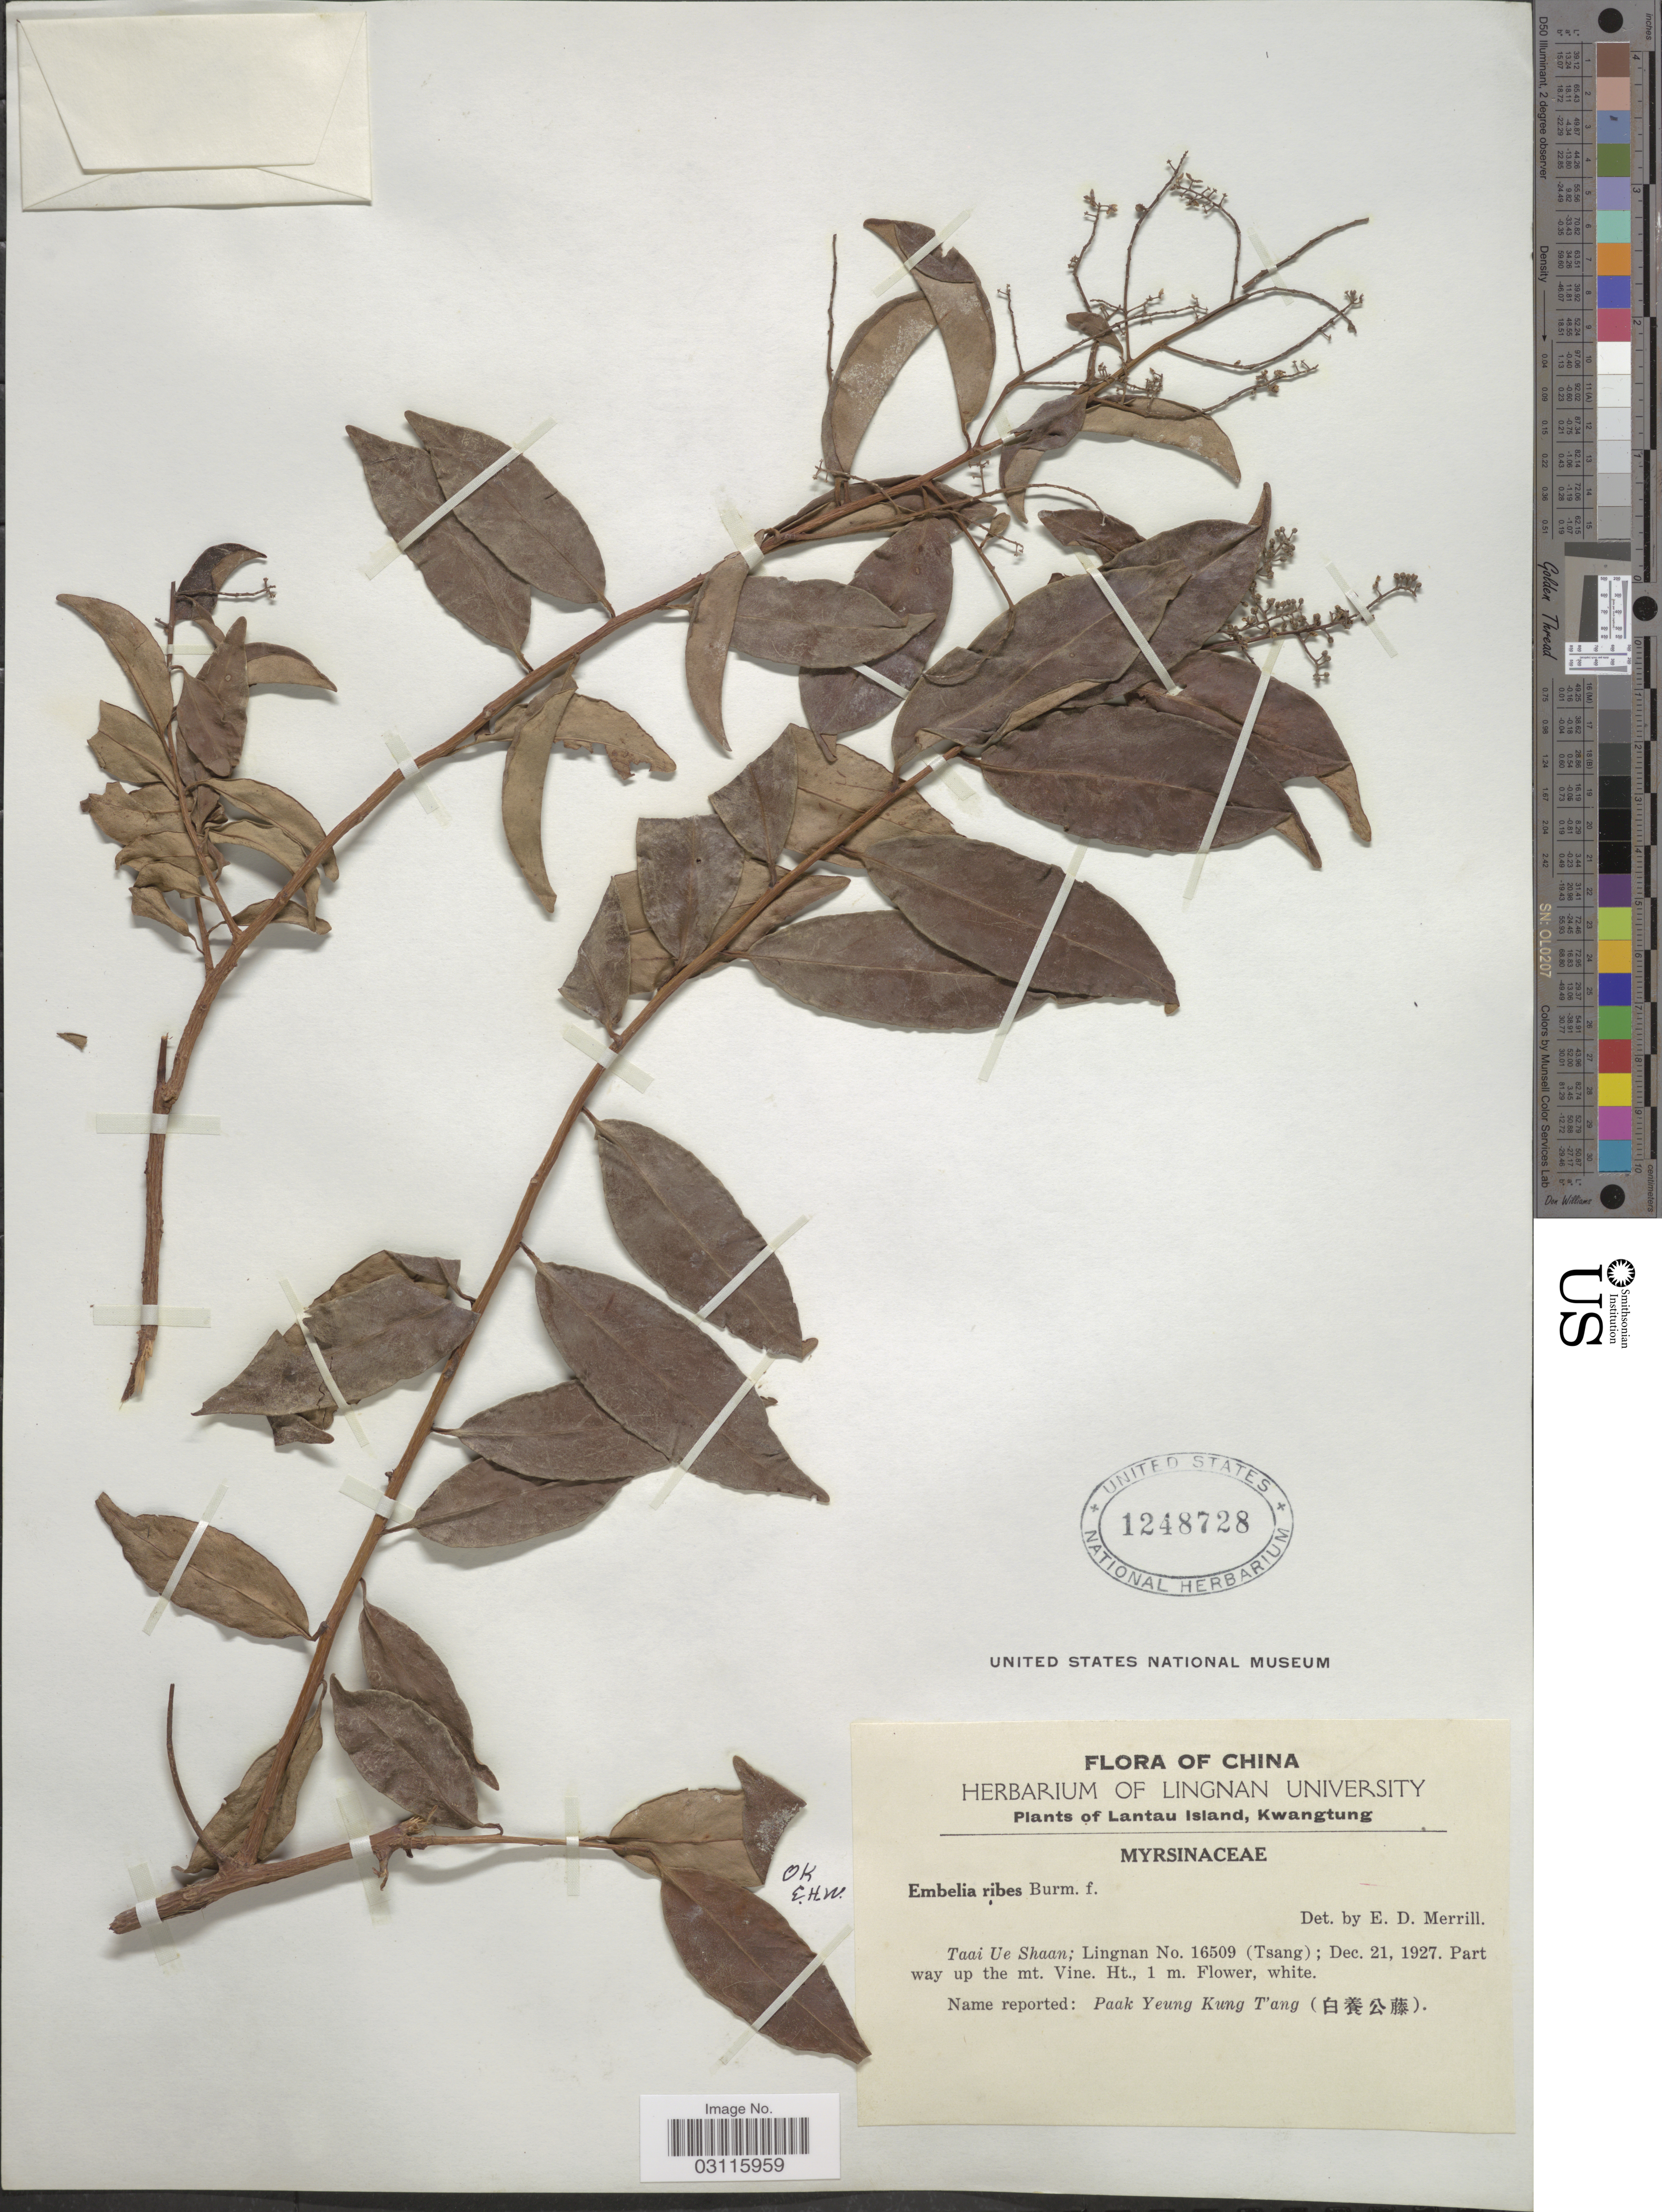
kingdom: Plantae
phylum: Tracheophyta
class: Magnoliopsida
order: Ericales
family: Primulaceae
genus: Embelia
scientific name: Embelia ribes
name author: Burm. f.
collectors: Lingnan & -- Tsang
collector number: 16509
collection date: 1927-12-21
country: China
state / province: Guangdong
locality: Lantau Island, Kwangtung, Taai Ue Shaan.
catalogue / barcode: US 1248728